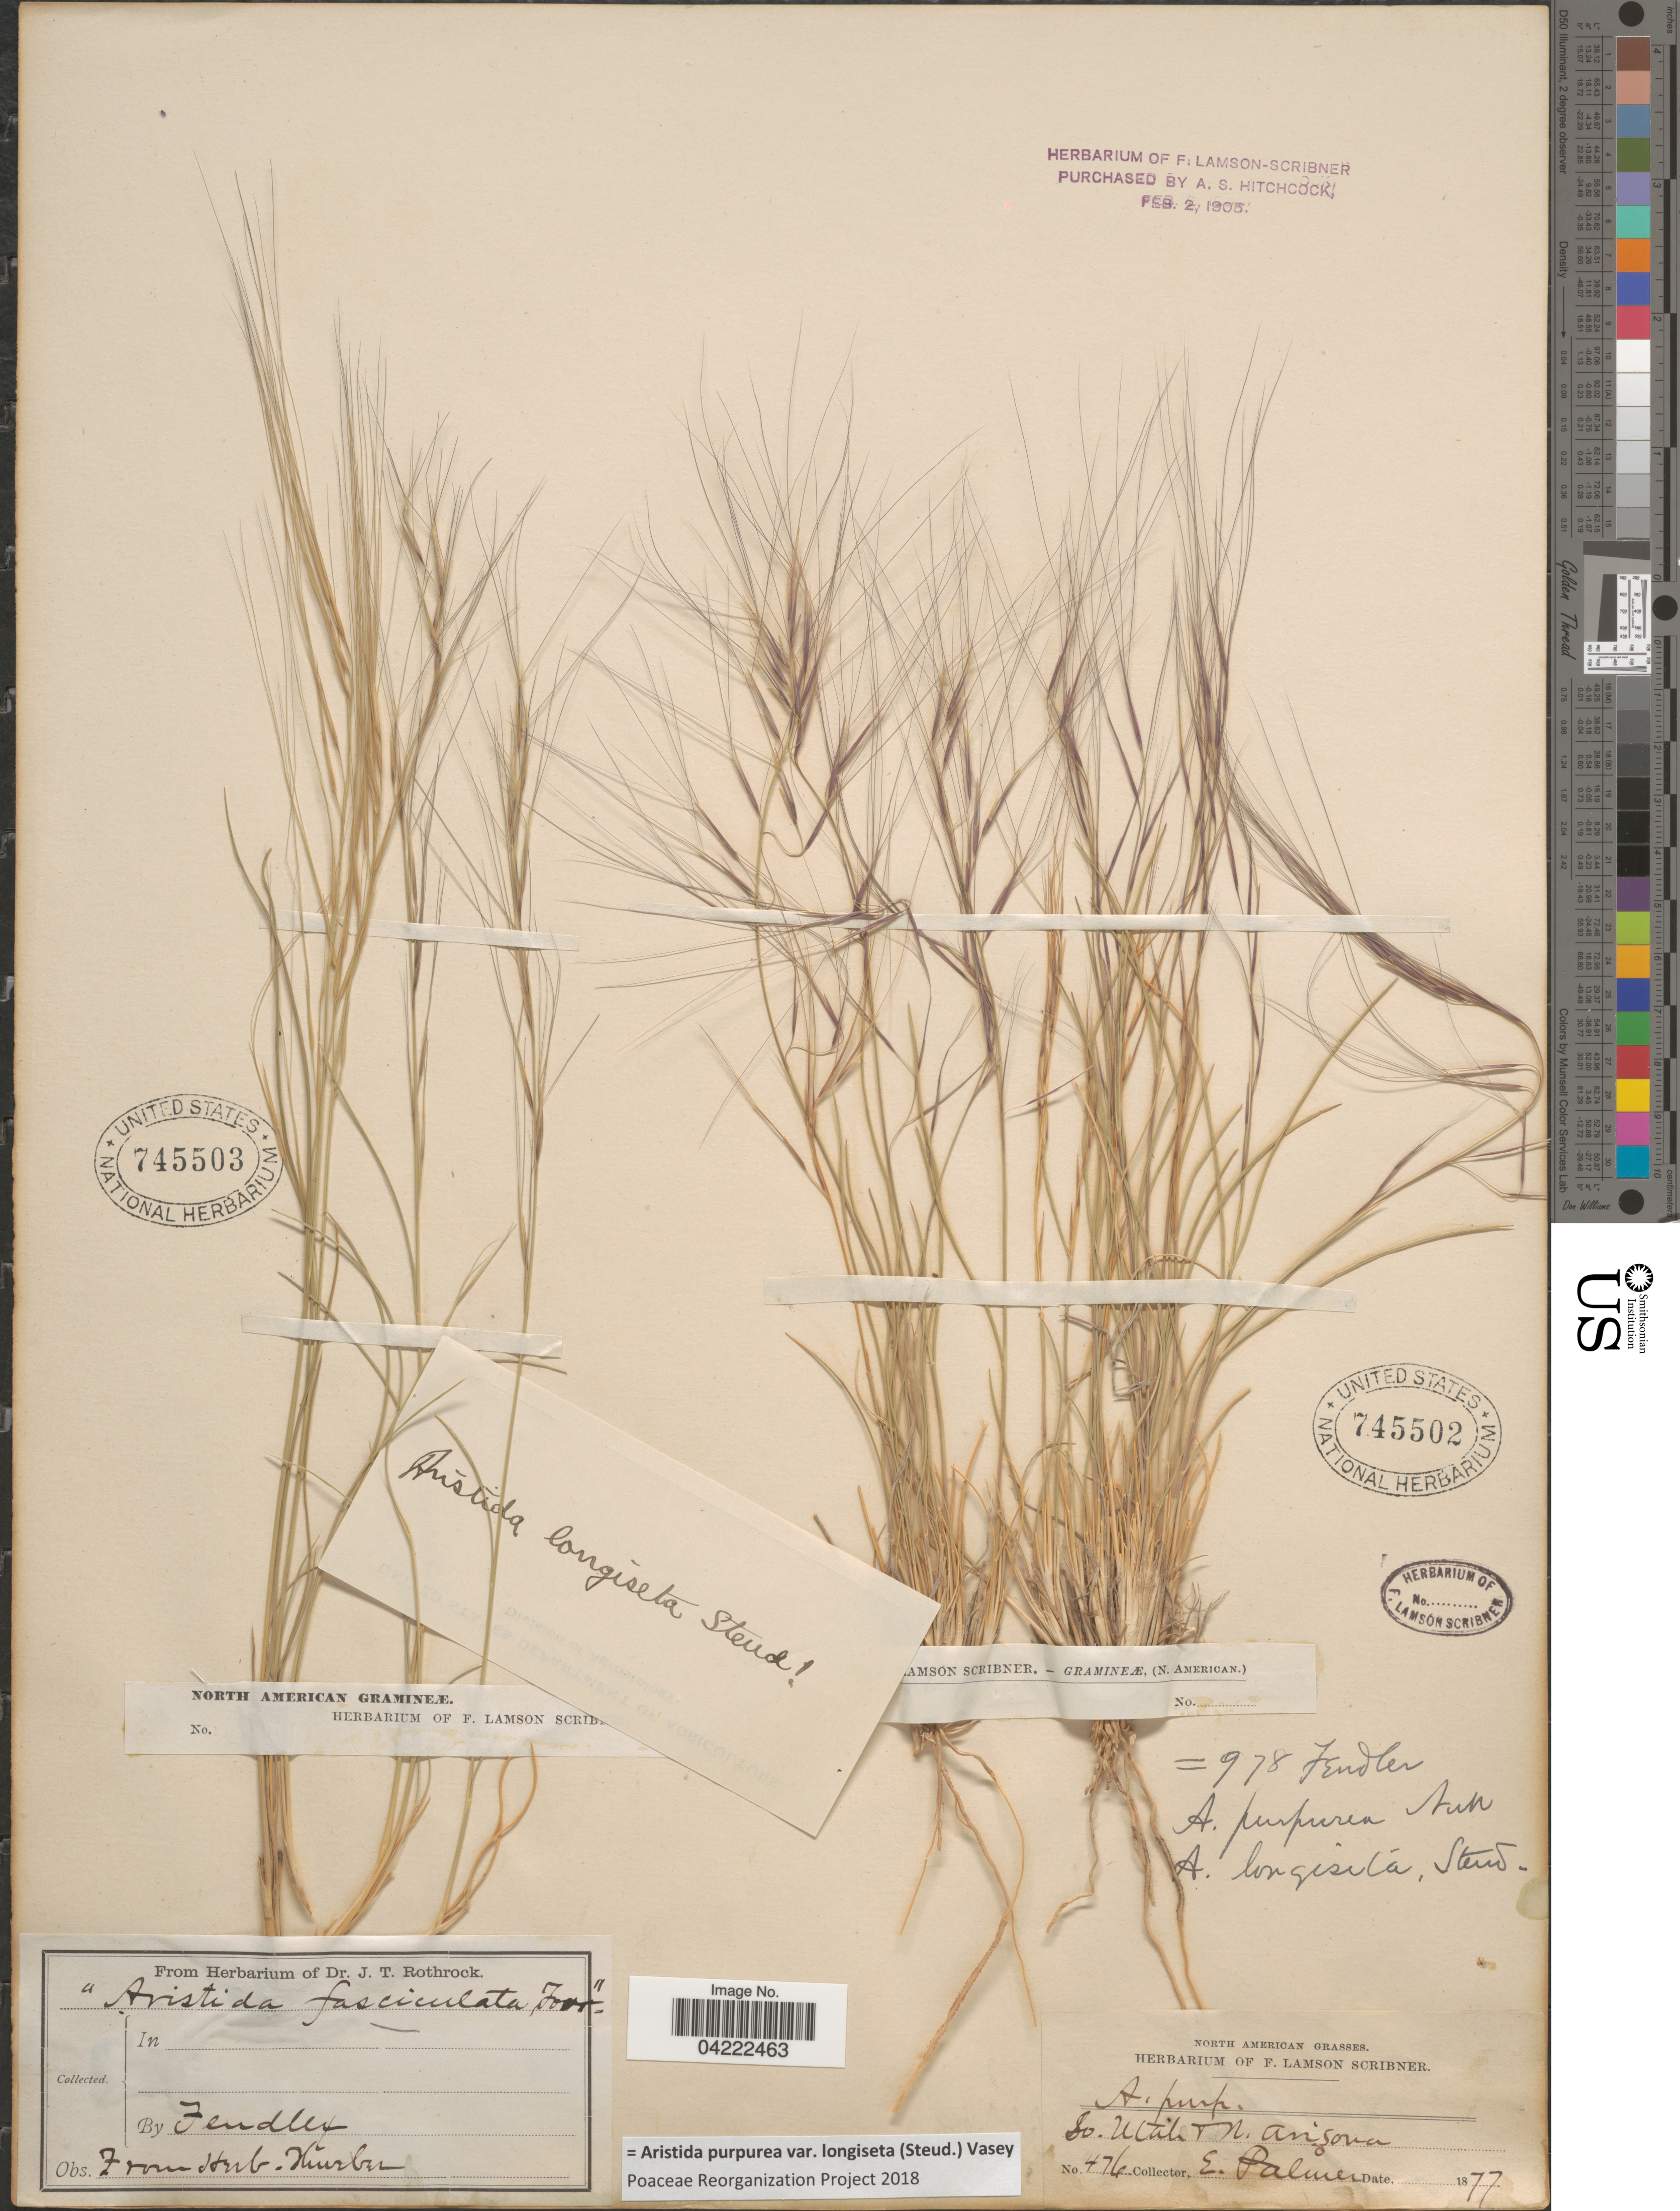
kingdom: Plantae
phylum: Tracheophyta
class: Liliopsida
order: Poales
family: Poaceae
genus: Aristida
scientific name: Aristida purpurea var. longiseta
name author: (Steud.) Vasey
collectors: -. Fendler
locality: From Herb. Hurber.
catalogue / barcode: US 745503